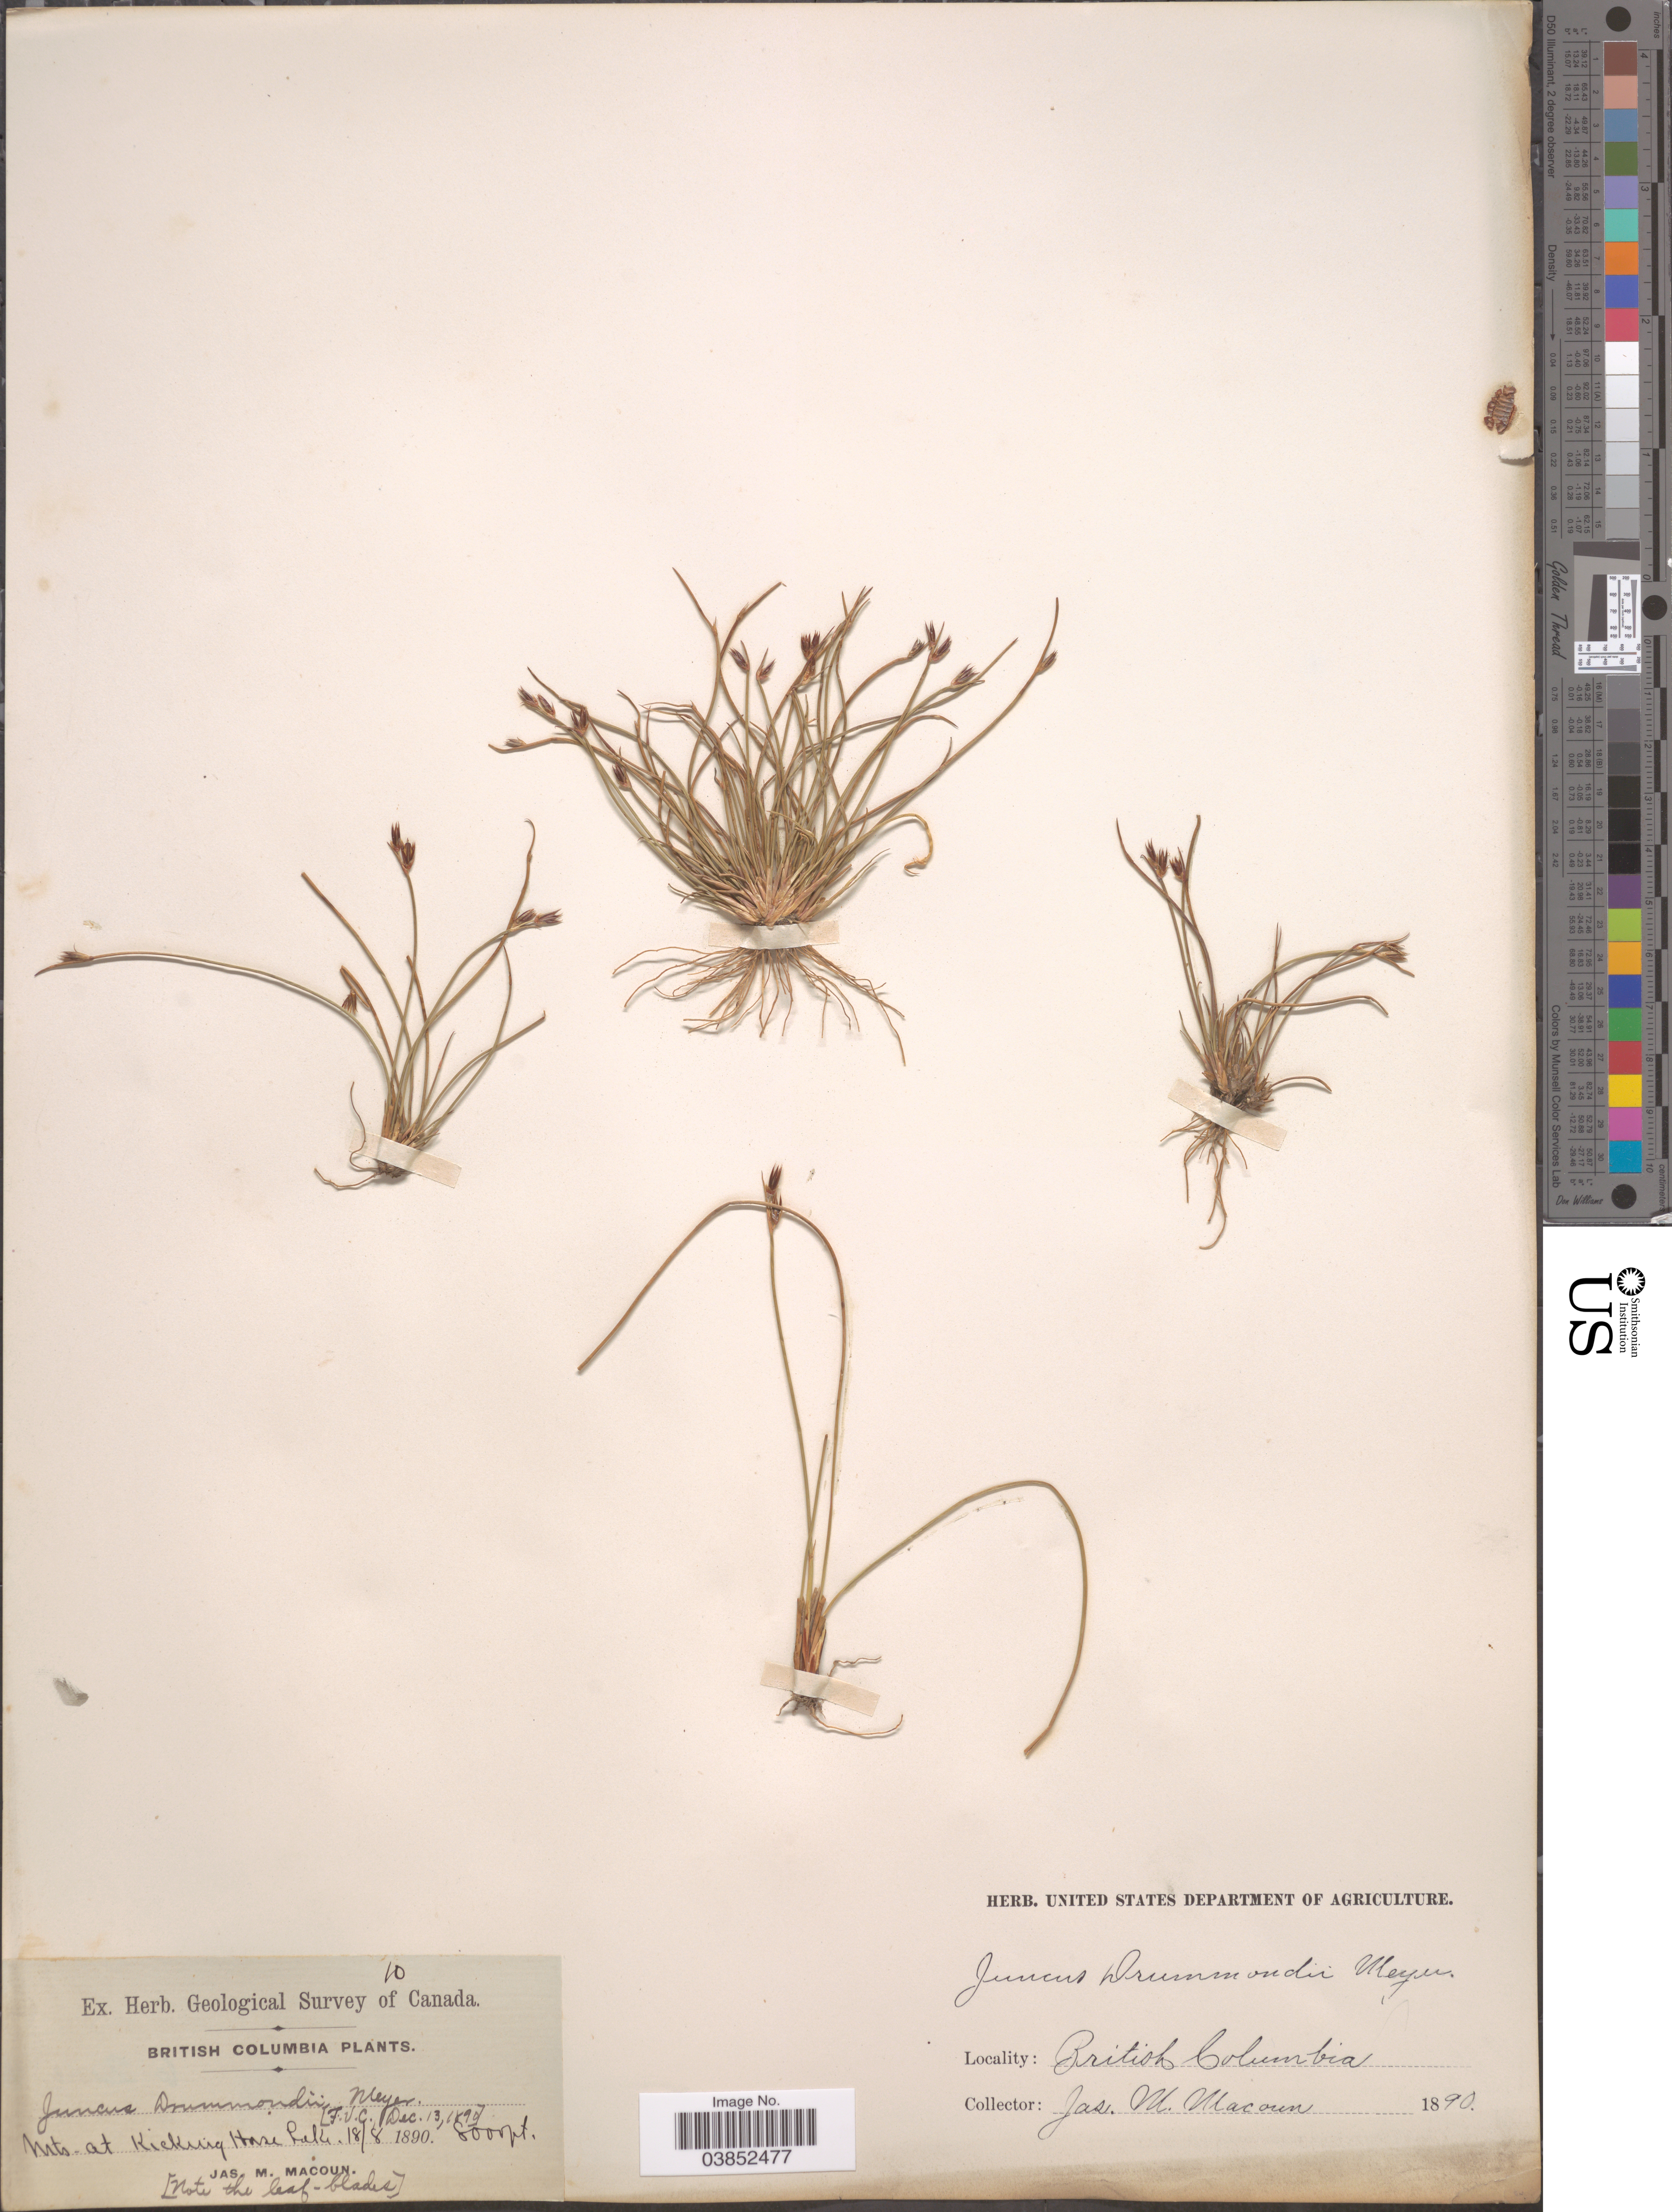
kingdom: Plantae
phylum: Tracheophyta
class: Liliopsida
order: Poales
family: Juncaceae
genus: Juncus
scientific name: Juncus drummondii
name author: E. Mey.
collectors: J. Macoun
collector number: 10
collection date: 1890-08-18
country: Canada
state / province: British Columbia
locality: Mts. at Kicking Horse Lake.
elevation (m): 2438